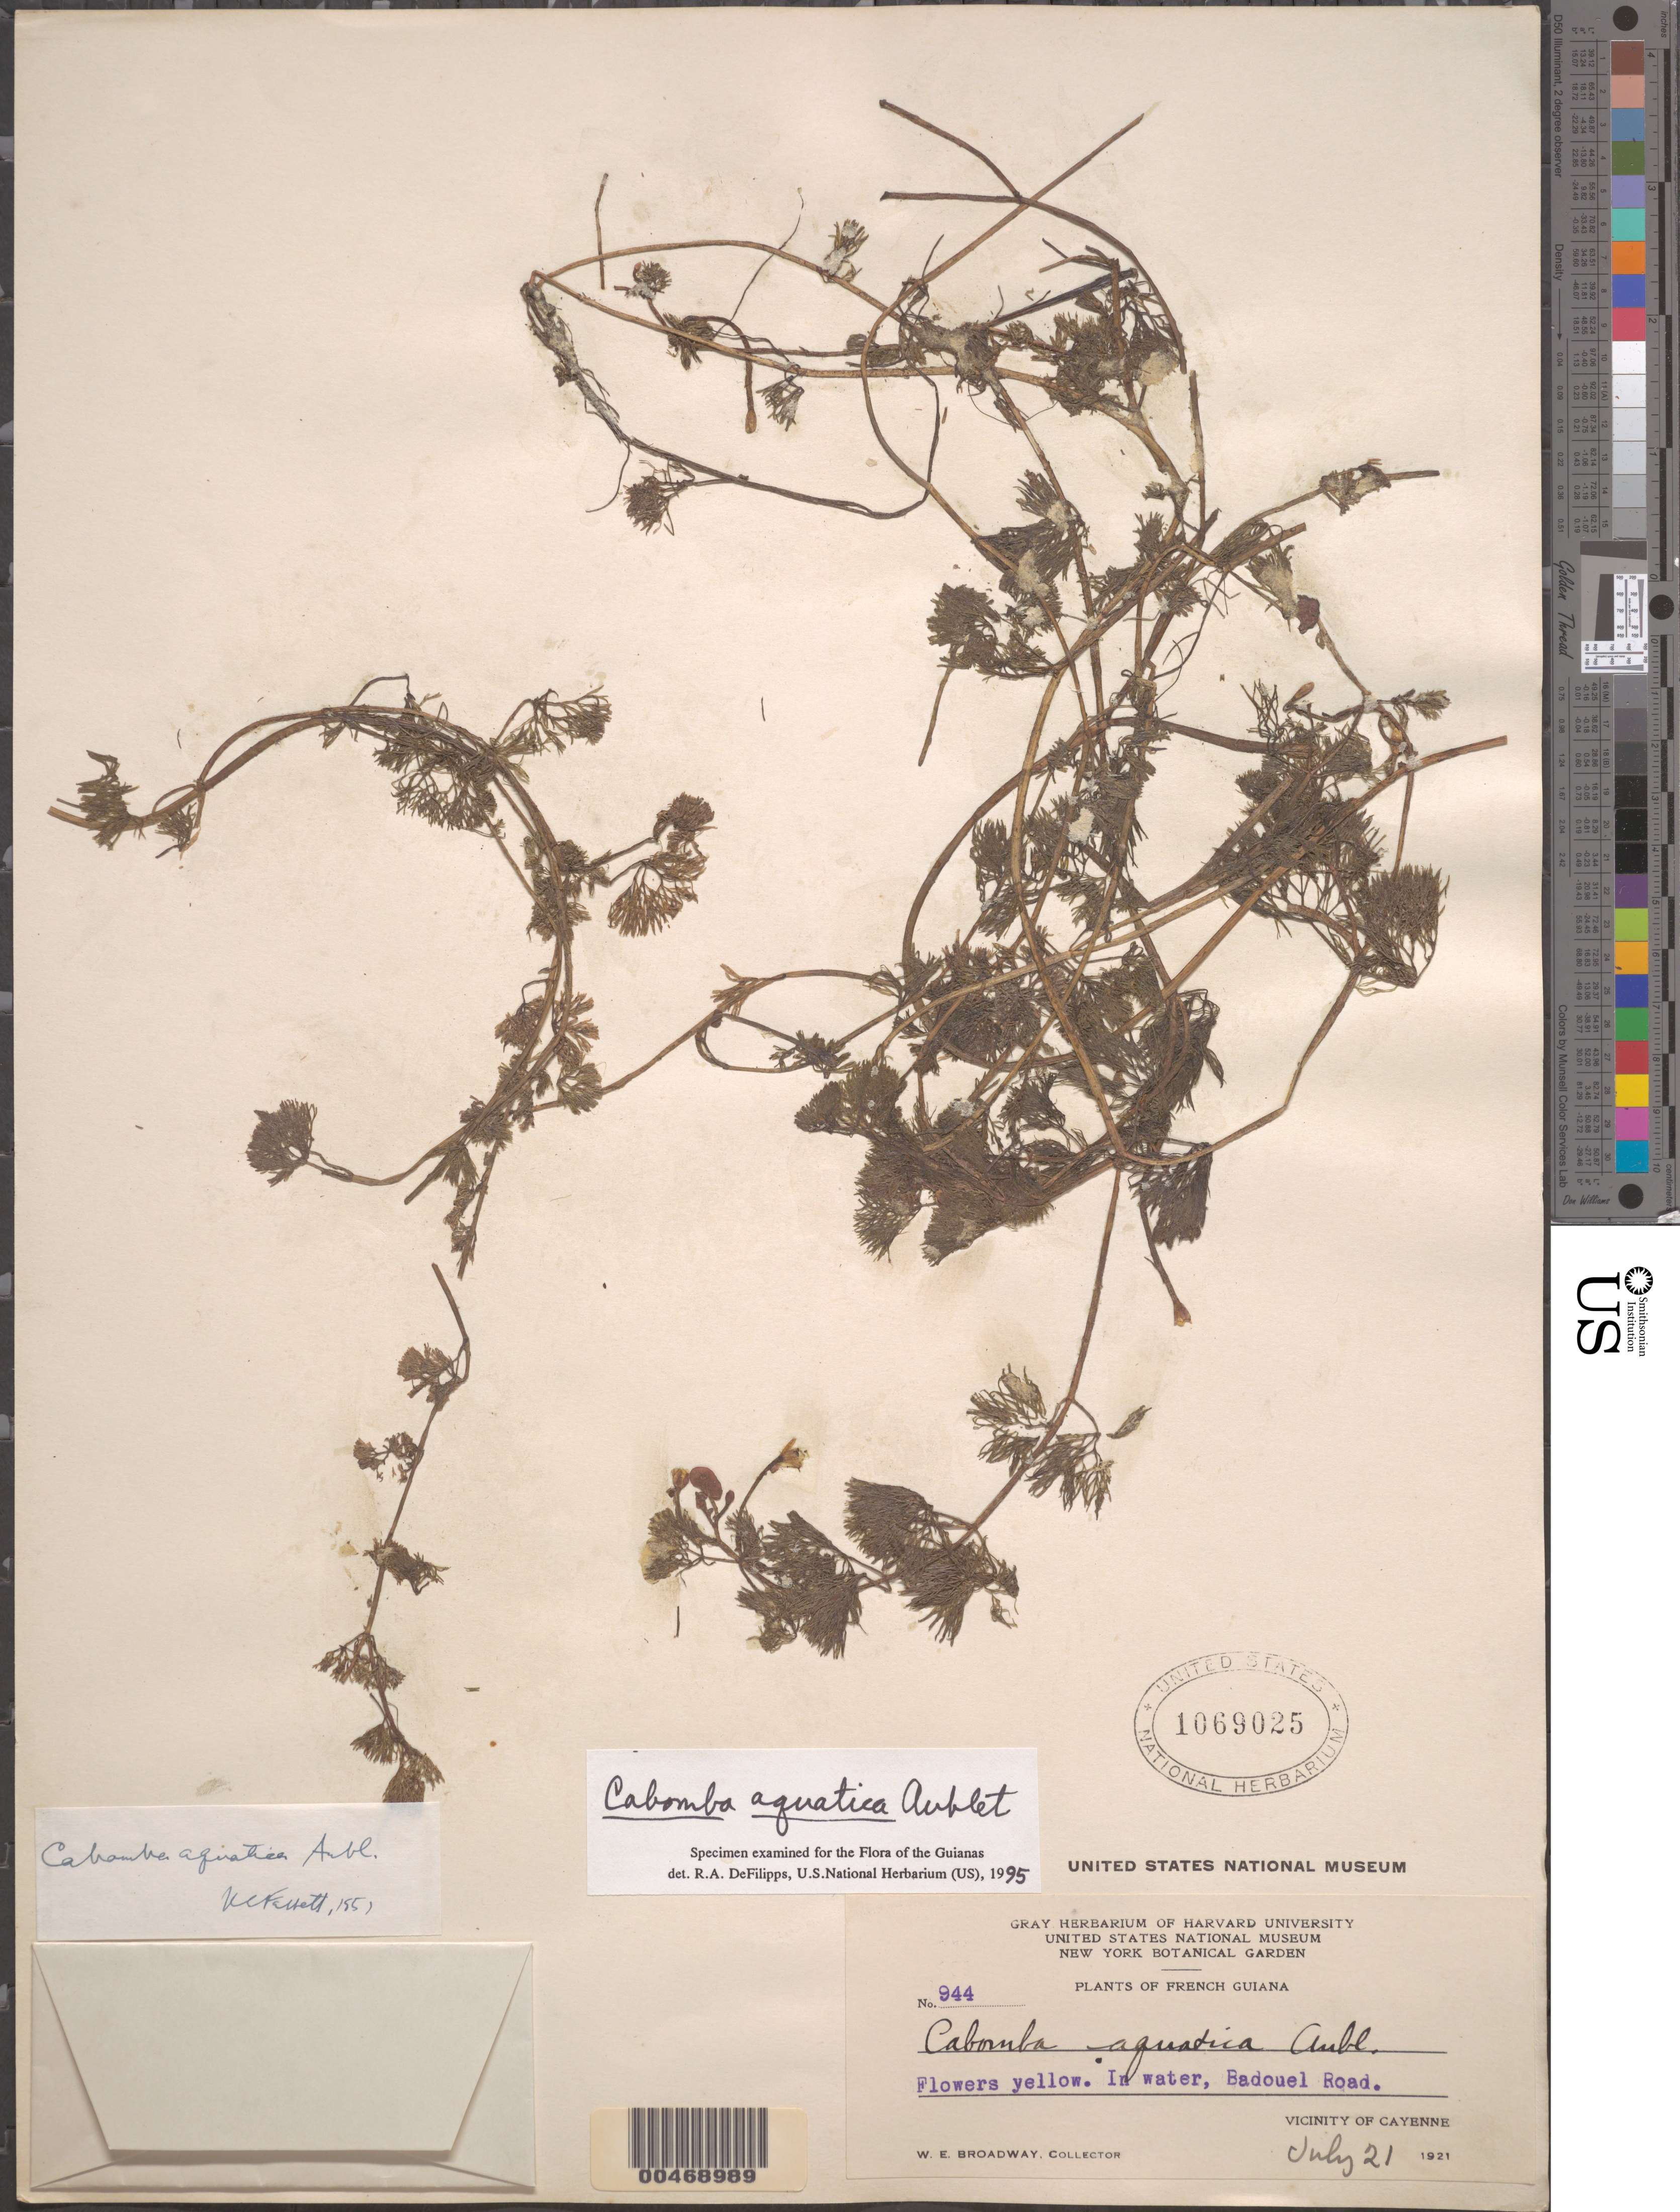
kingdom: Plantae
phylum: Tracheophyta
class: Magnoliopsida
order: Nymphaeales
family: Cabombaceae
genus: Cabomba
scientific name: Cabomba aquatica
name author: Aubl.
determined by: DeFilipps, R. A.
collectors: W. E. Broadway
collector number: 944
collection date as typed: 21-Jul-21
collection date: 1921-07-21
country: French Guiana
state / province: Cayenne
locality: Cayenne, Badoeul Road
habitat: In water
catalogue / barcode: US 1069025